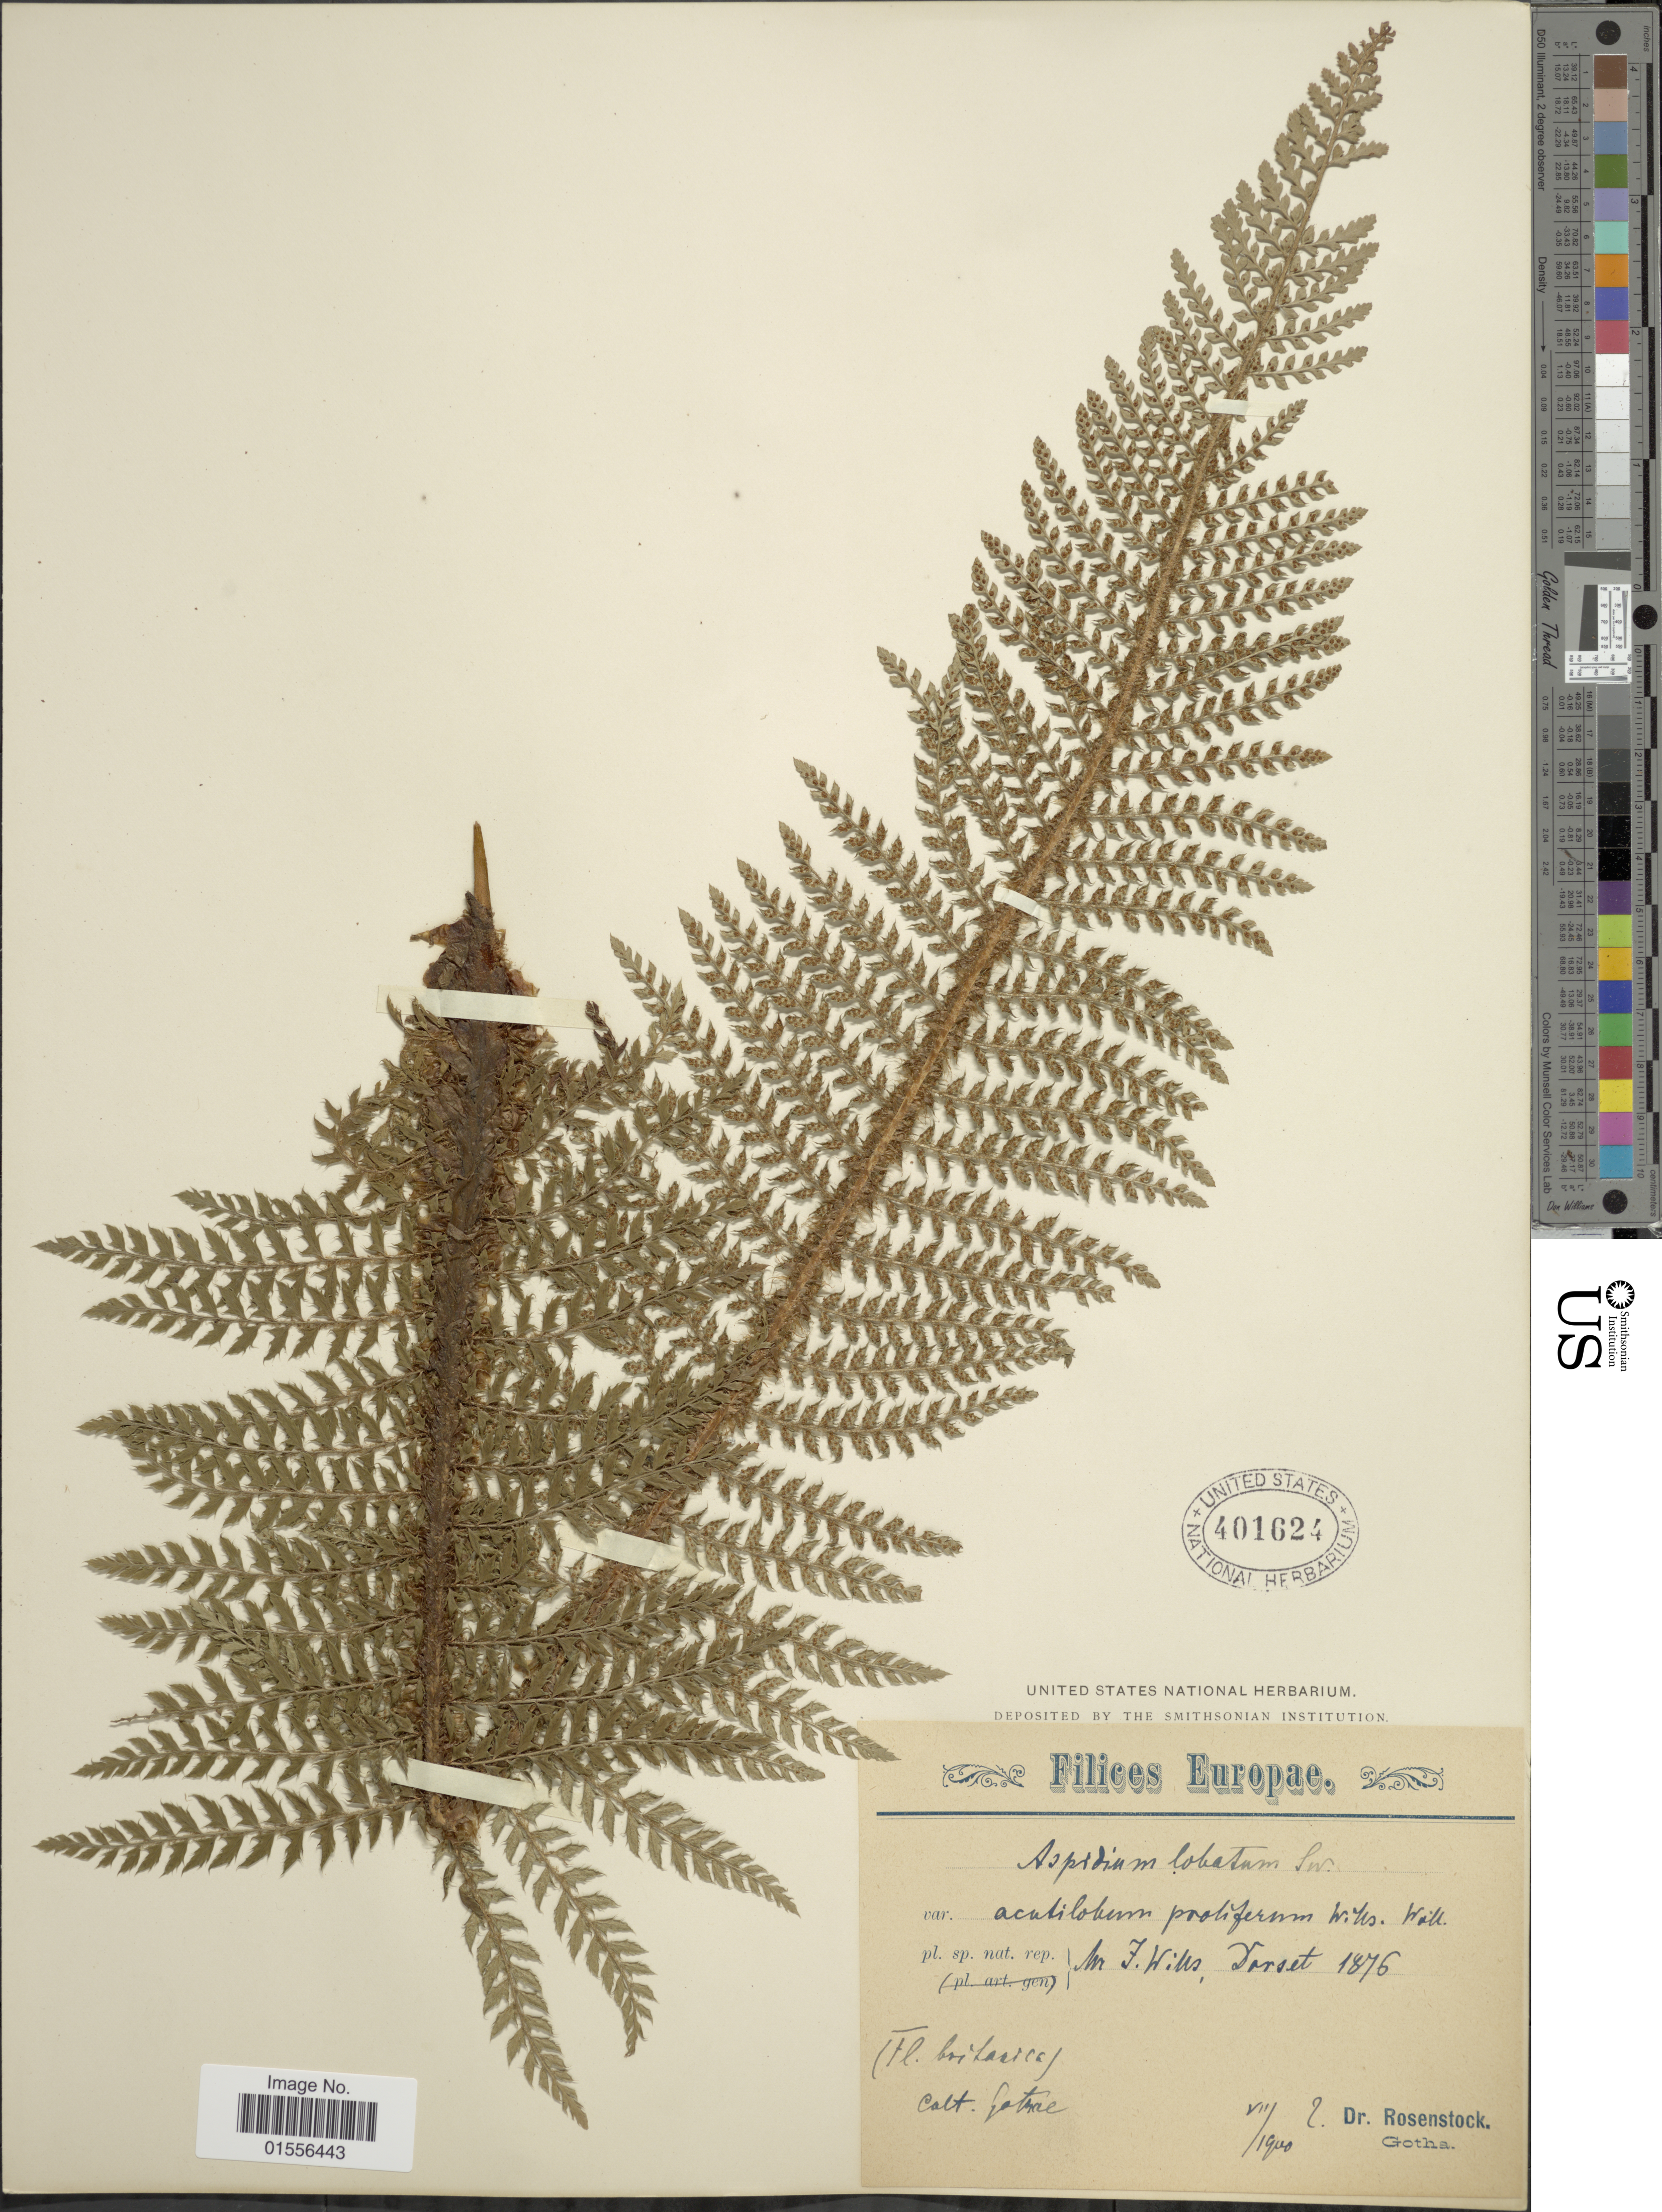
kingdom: Plantae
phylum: Tracheophyta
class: Polypodiopsida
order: Polypodiales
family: Dryopteridaceae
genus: Polystichum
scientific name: Polystichum setiferum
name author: (Forssk.) Moore ex Woynar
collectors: E. Rosenstock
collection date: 1900-07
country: Germany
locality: Cult Gothae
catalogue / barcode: US 401624